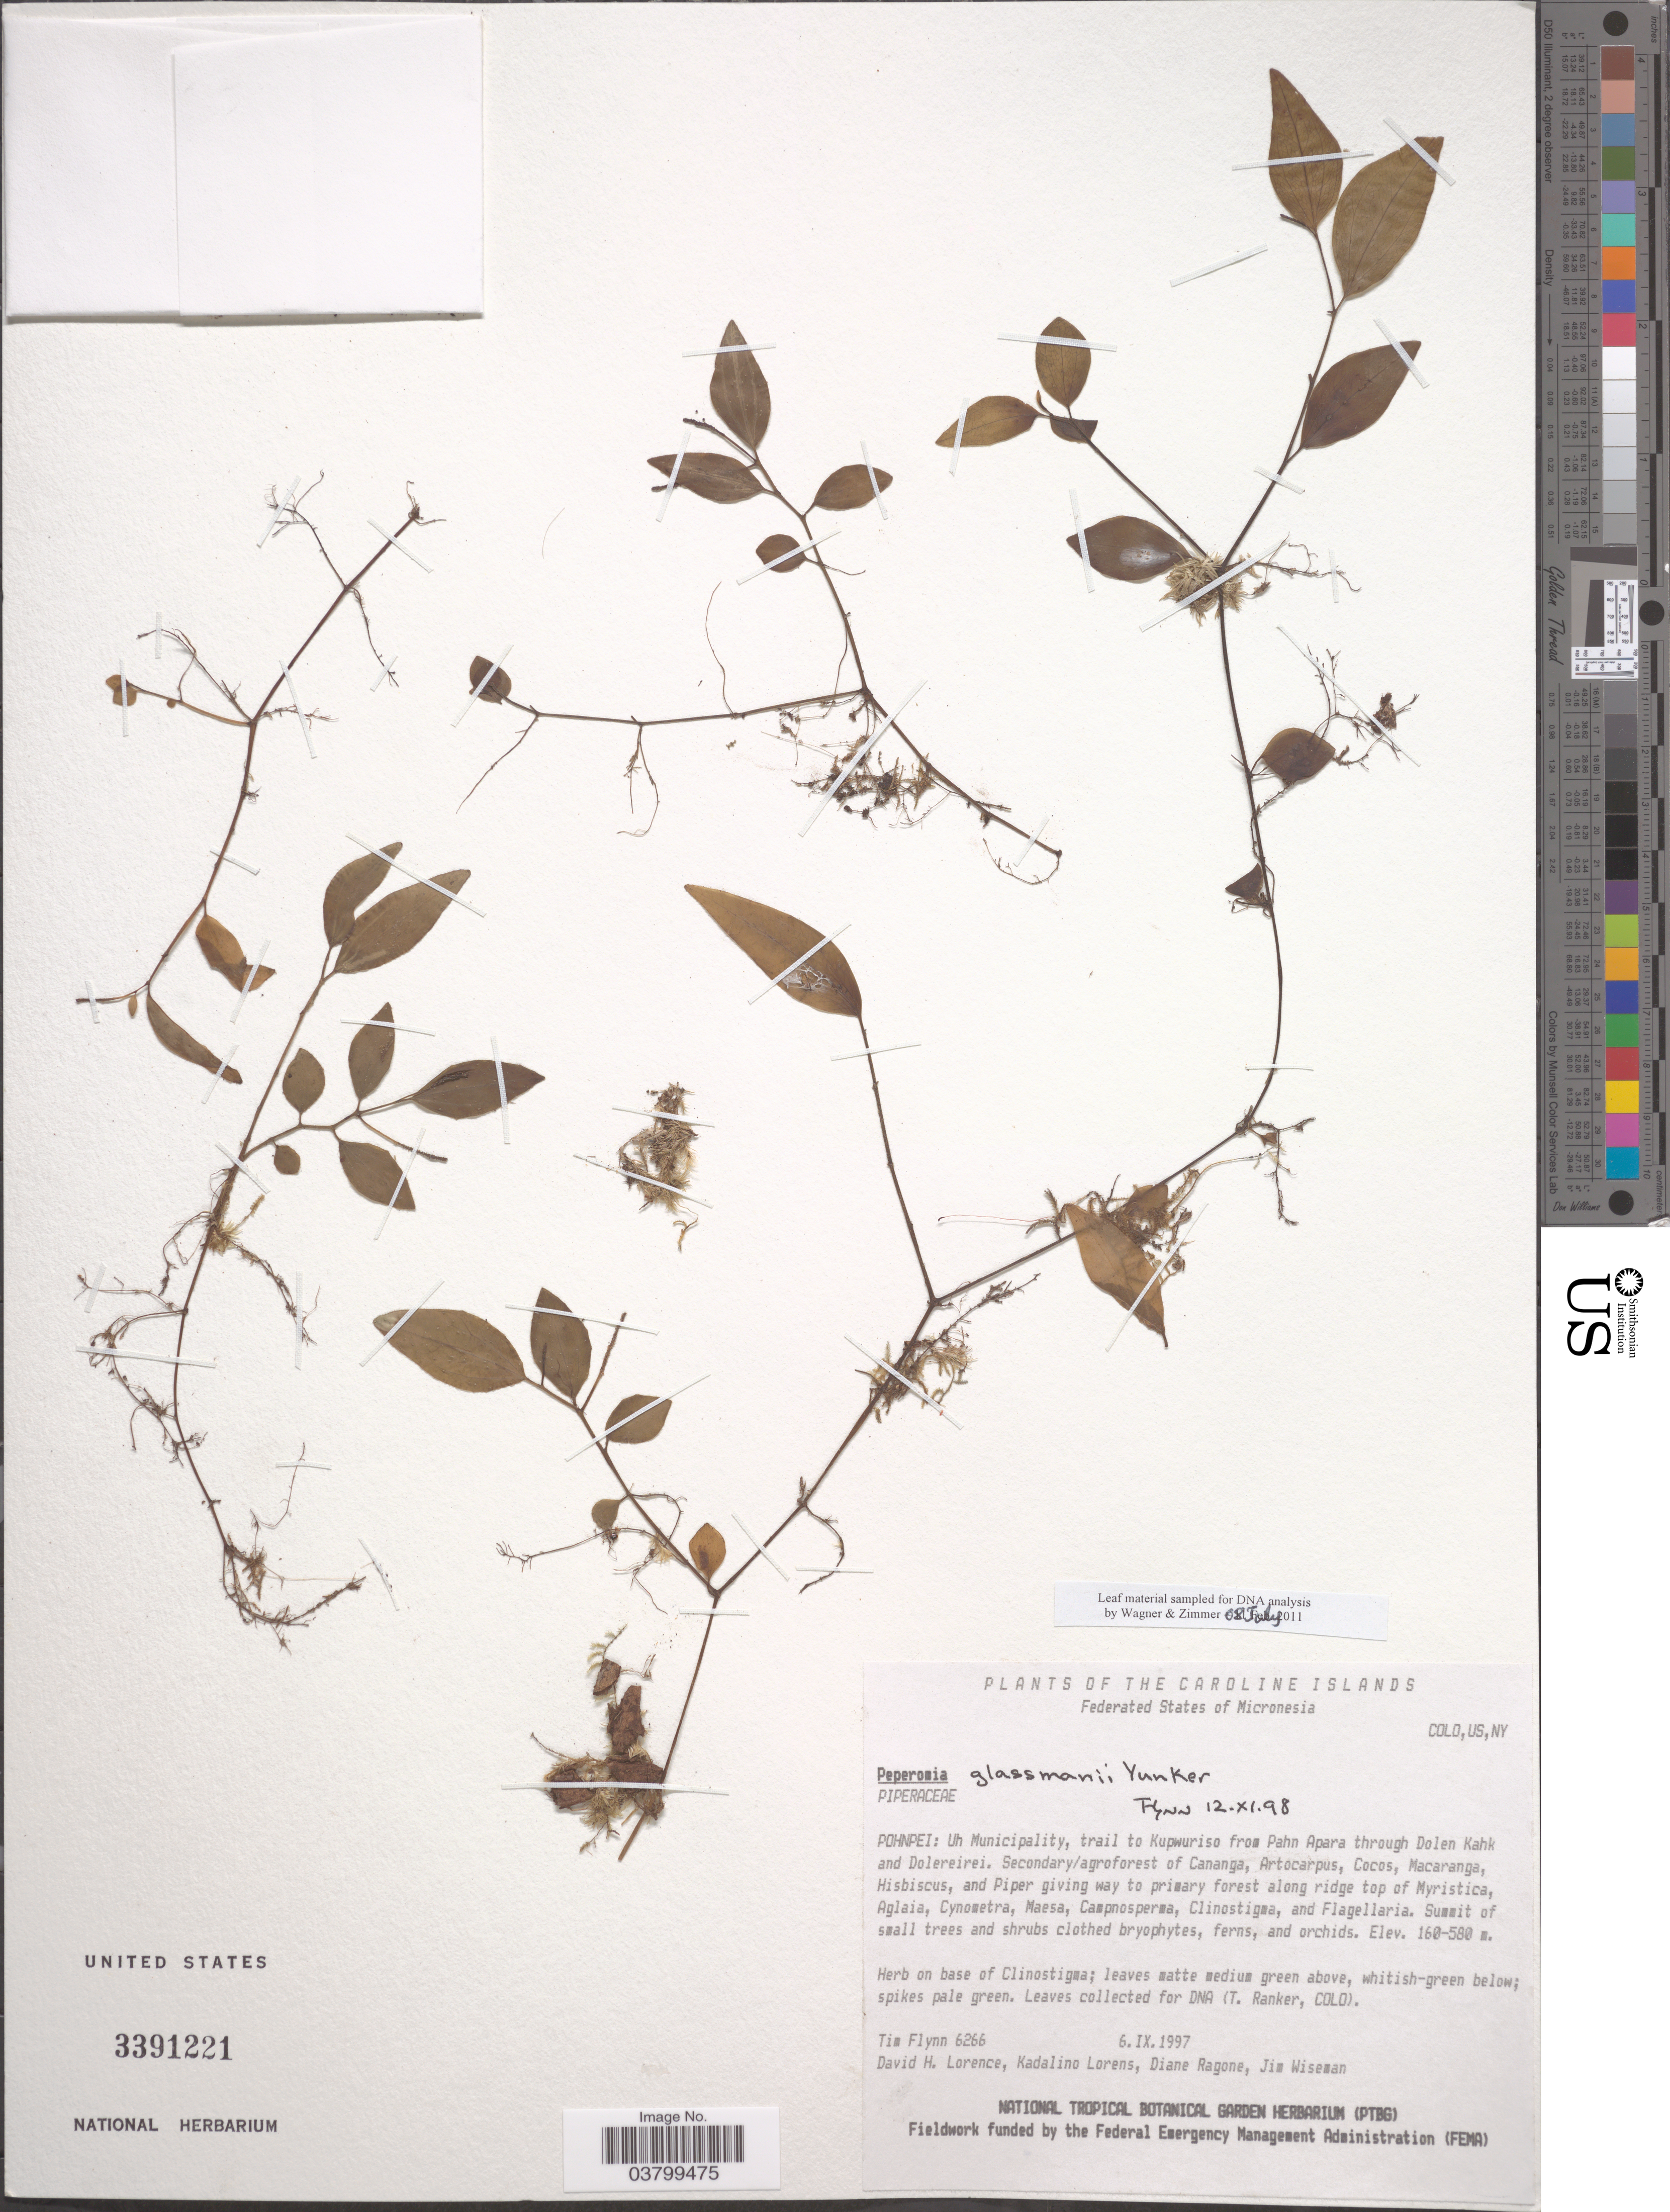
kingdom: Plantae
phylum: Tracheophyta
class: Magnoliopsida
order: Piperales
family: Piperaceae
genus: Peperomia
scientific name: Peperomia glassmanii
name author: Yunck.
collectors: T. Flynn, D. Lorence, K. Lorens, D. Ragone & J. Wiseman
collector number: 6266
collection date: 1997-09-06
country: Micronesia, Federated States of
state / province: Pohnpei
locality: Uh Municipality, trail to Kupwuriso from Pahn Apara through Dolen Kahk and Dolereirei.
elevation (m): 160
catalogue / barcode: US 3391221